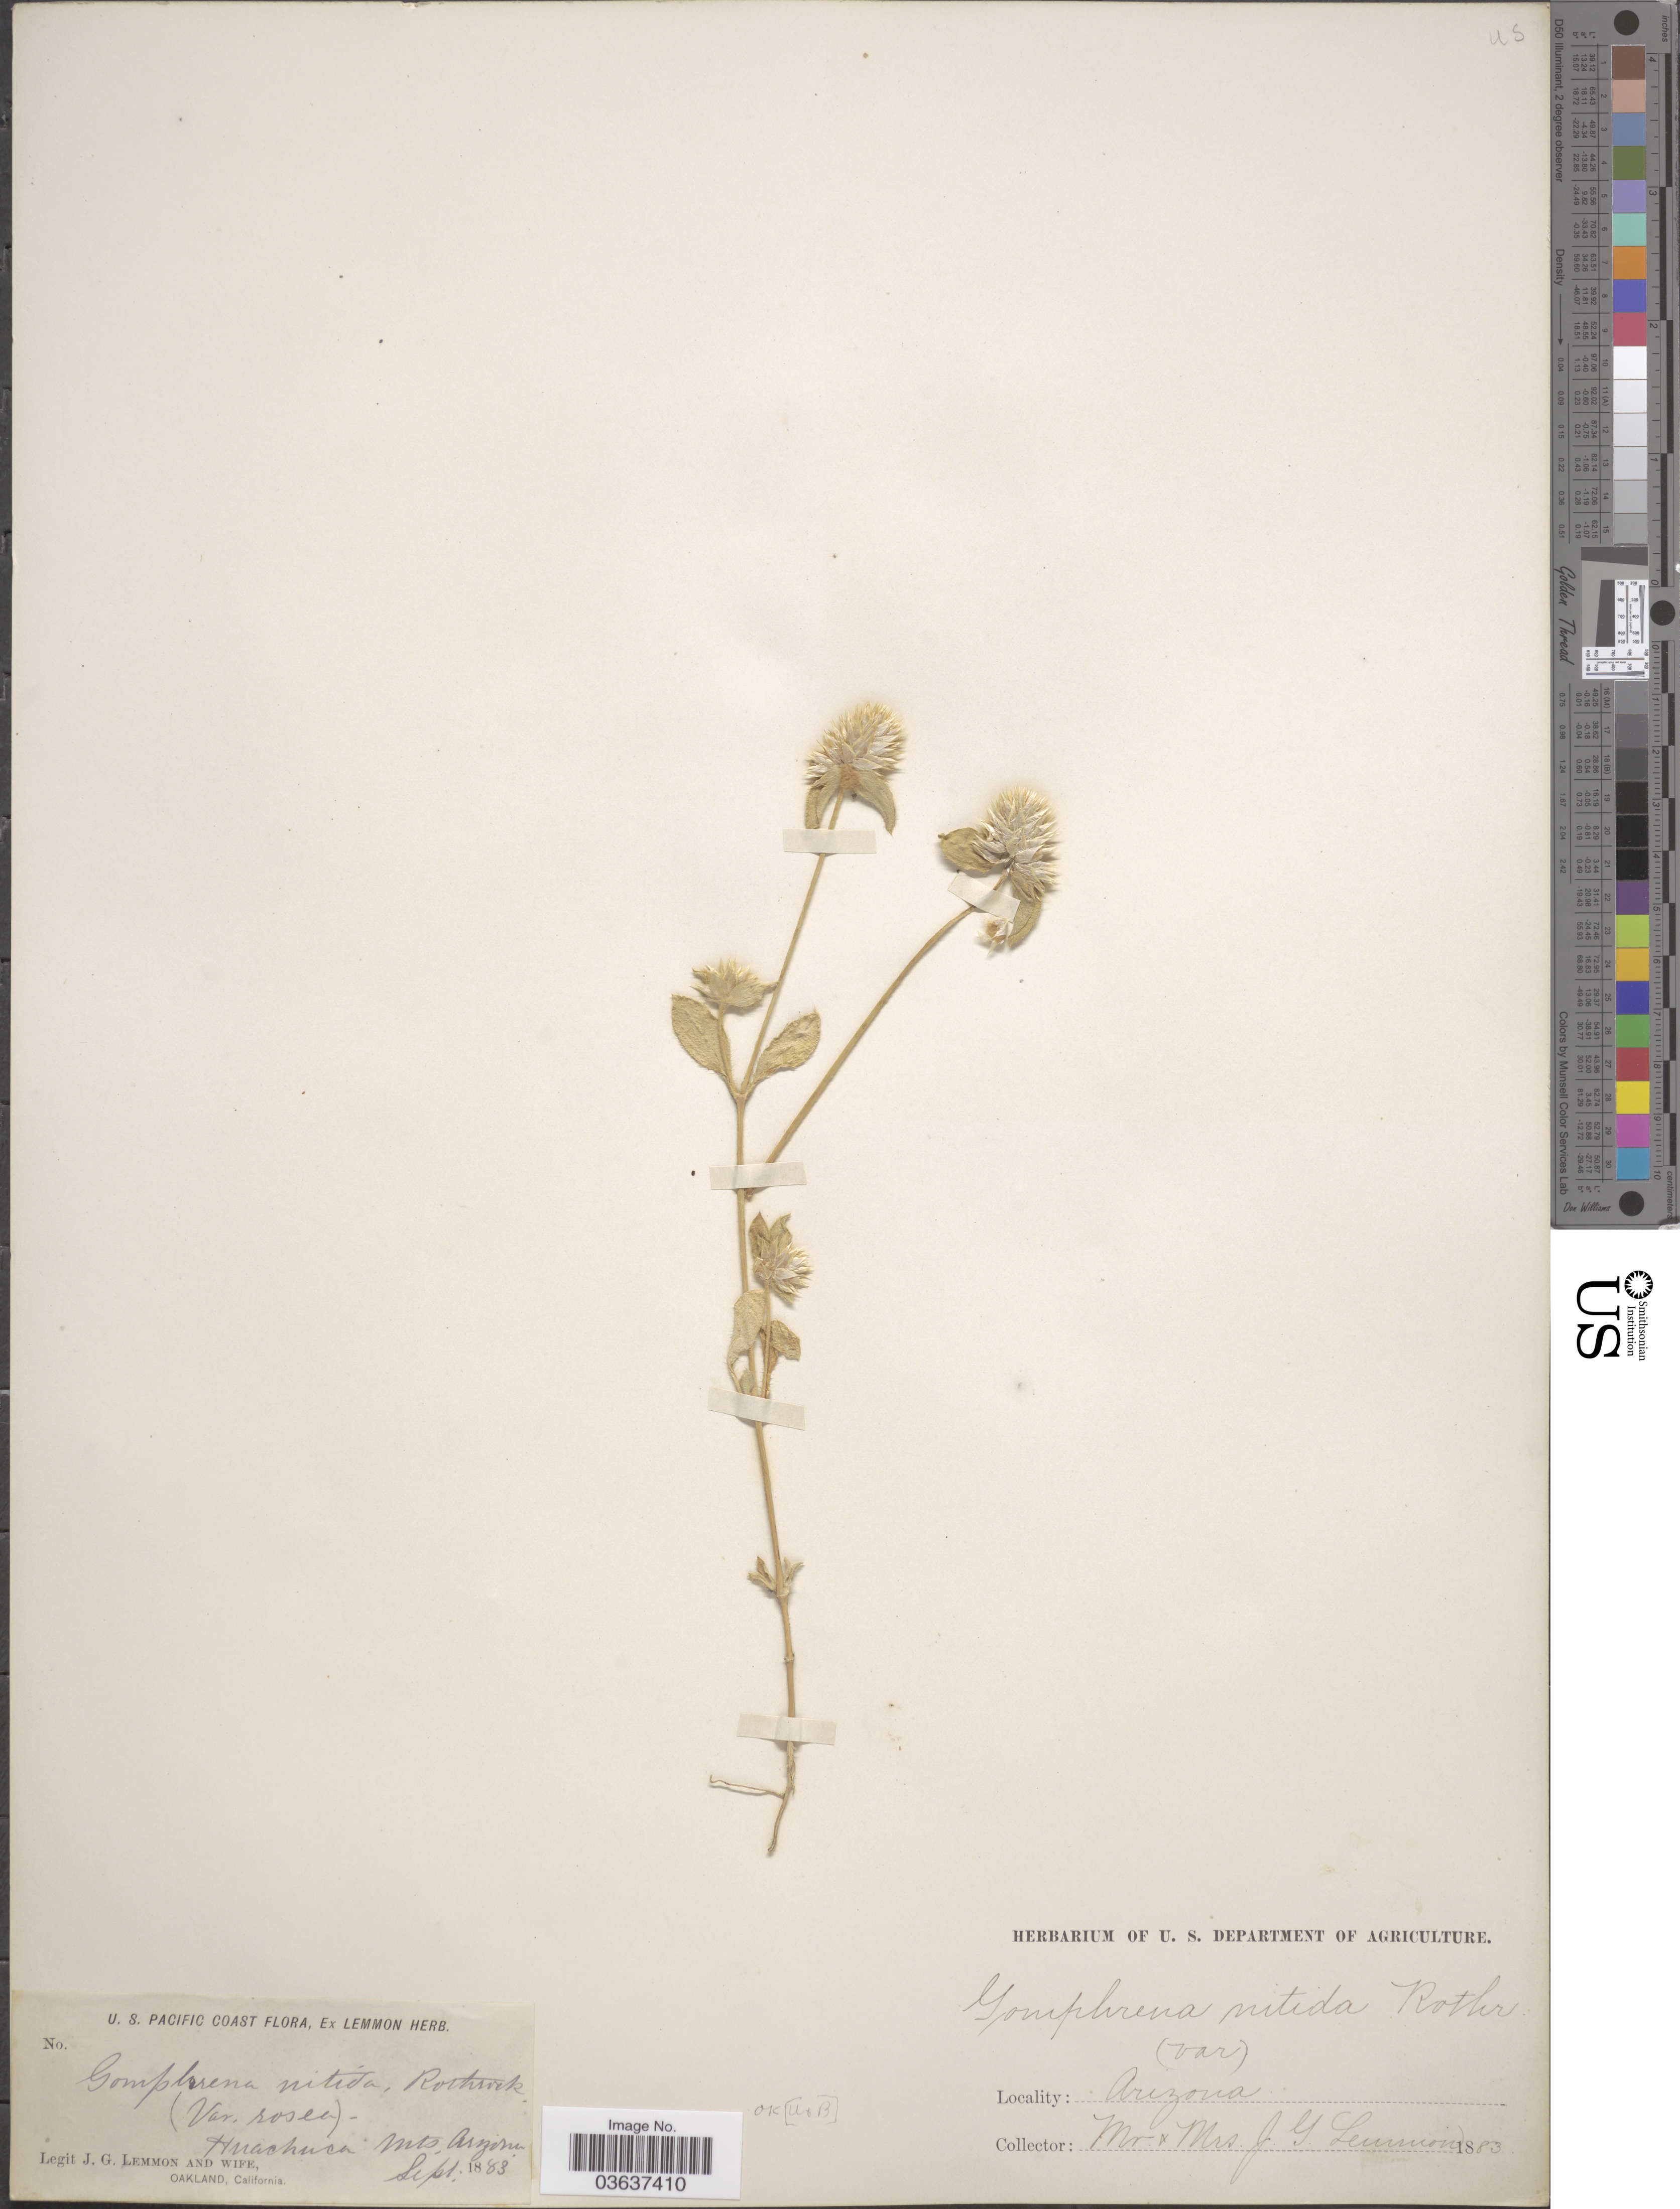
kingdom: Plantae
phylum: Tracheophyta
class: Magnoliopsida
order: Caryophyllales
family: Amaranthaceae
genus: Gomphrena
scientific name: Gomphrena nitida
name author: Rothr.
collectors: J. Lemmon & Mrs. J. G. Lemmon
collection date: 1883-09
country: United States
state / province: Arizona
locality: U. S. Pacific Coast. Huachuca Mts.